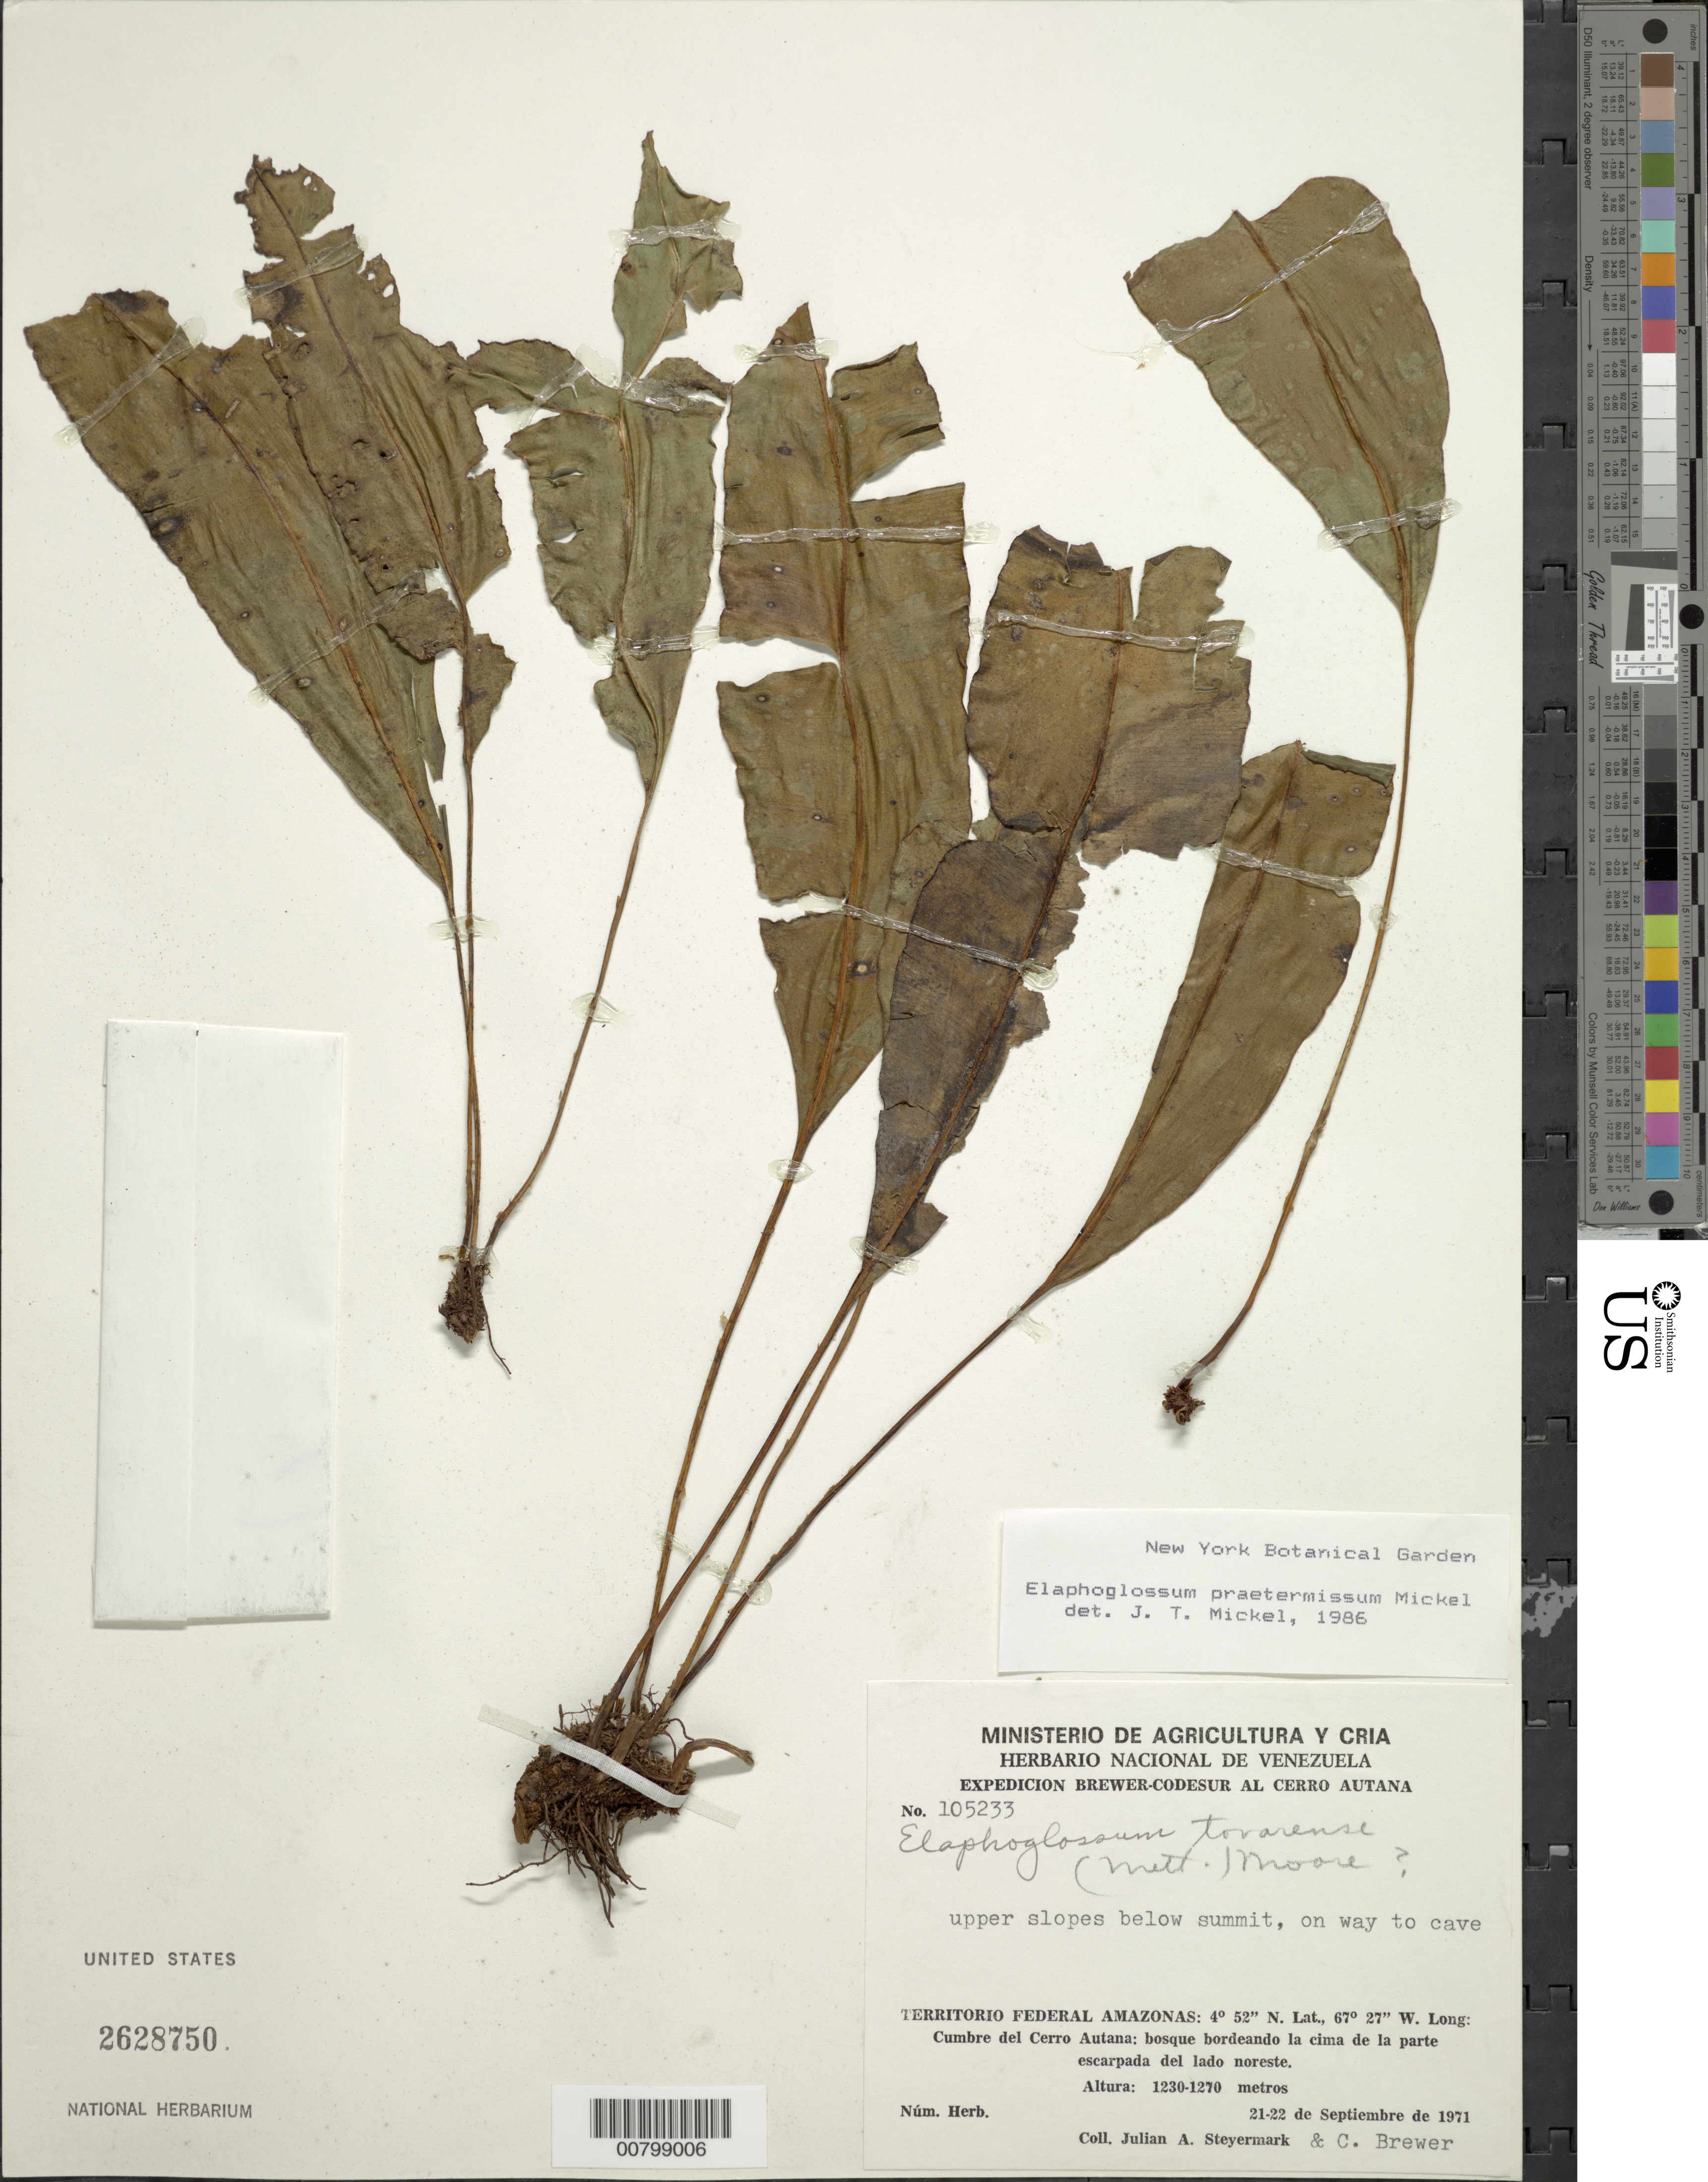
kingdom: Plantae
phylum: Tracheophyta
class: Polypodiopsida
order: Polypodiales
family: Dryopteridaceae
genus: Elaphoglossum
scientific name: Elaphoglossum praetermissum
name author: Mickel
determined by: Mickel, J. T., (NY), New York Botanical Garden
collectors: J. Steyermark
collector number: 105233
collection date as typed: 21-Sep-71 to 22-Sep-71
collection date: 1971-09-21/1971-09-22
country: Venezuela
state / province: Amazonas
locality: Cerro Autana, cumbre, de la parte escarpada del lado NE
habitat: Bosque bordeando la cima de la parte escarpada del lado noreste; upper slopes below summit, on way to cave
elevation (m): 1230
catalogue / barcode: US 2628750